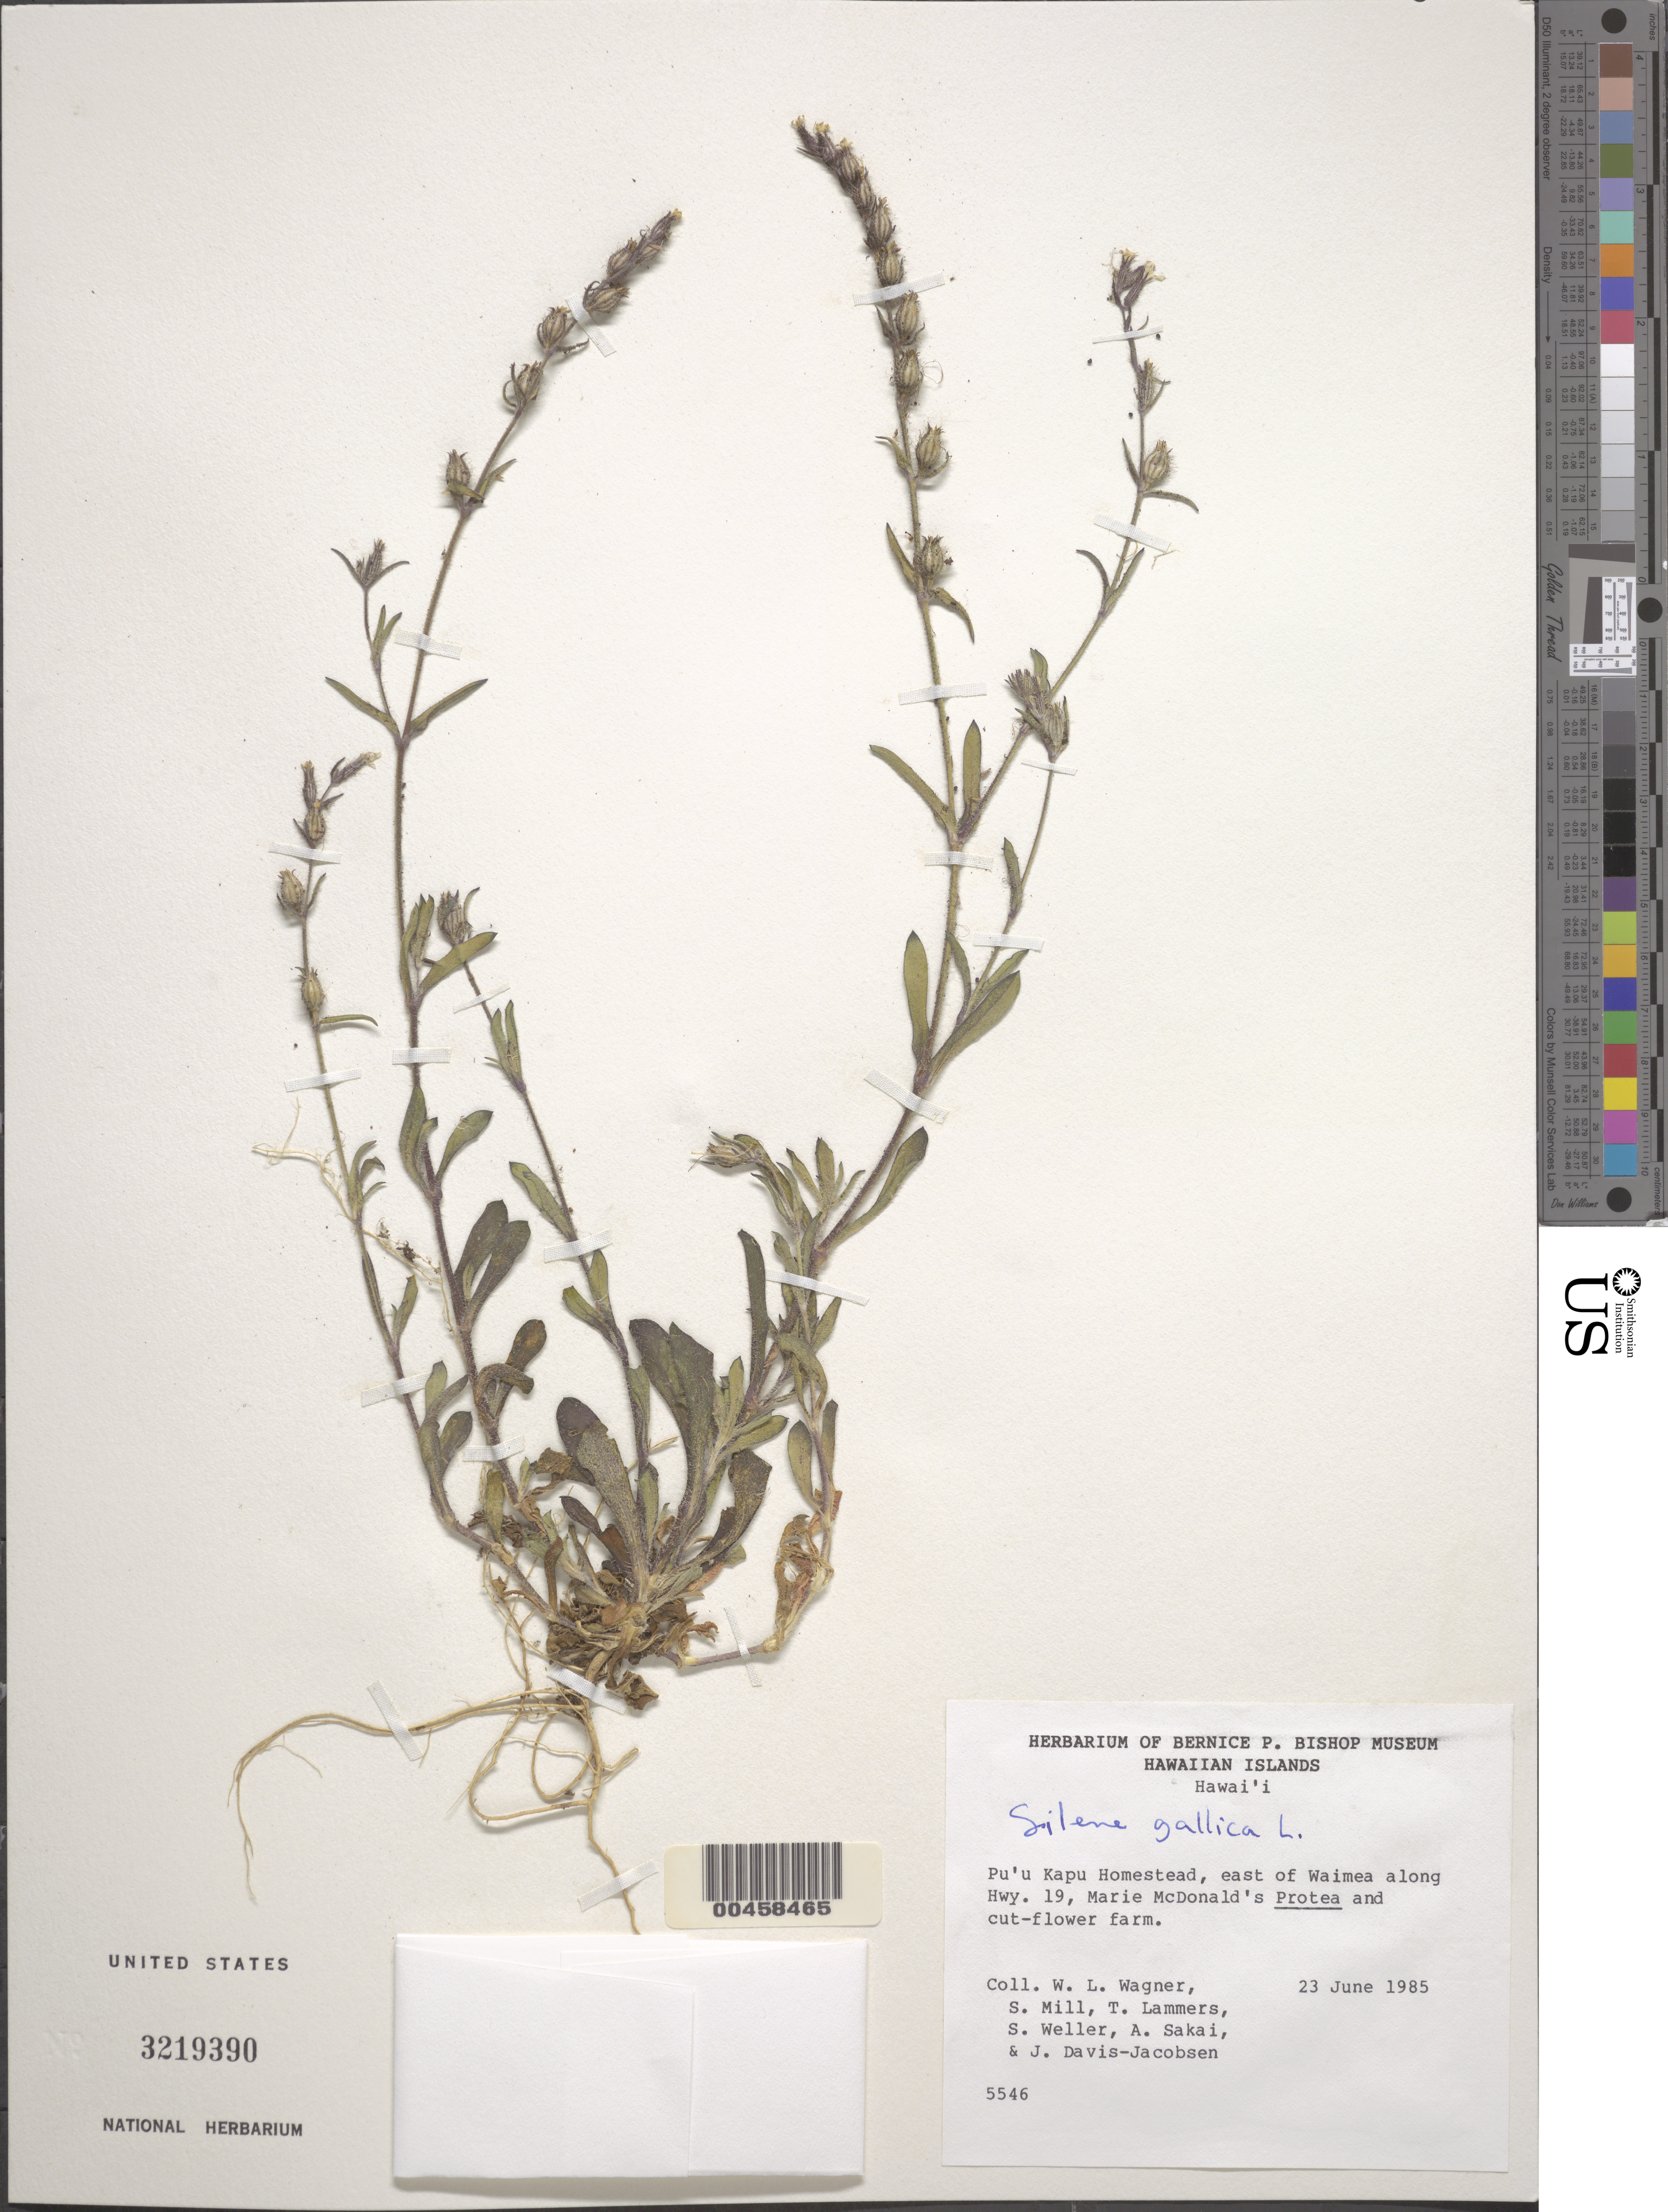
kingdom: Plantae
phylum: Tracheophyta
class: Magnoliopsida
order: Caryophyllales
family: Caryophyllaceae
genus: Silene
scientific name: Silene gallica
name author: L.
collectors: W. L. Wagner, S. W. Miller, T. G. Lammers & S. G. Weller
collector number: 5546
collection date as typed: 23 Jun 1985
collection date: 1985-06-23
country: United States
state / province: Hawaii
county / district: Hawaii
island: Hawaii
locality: Pu'u Kapu Homestead, east of Waimea along Hwy. 19, Marie McDonald's Protea and cut-flower farm.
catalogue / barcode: US 3219390